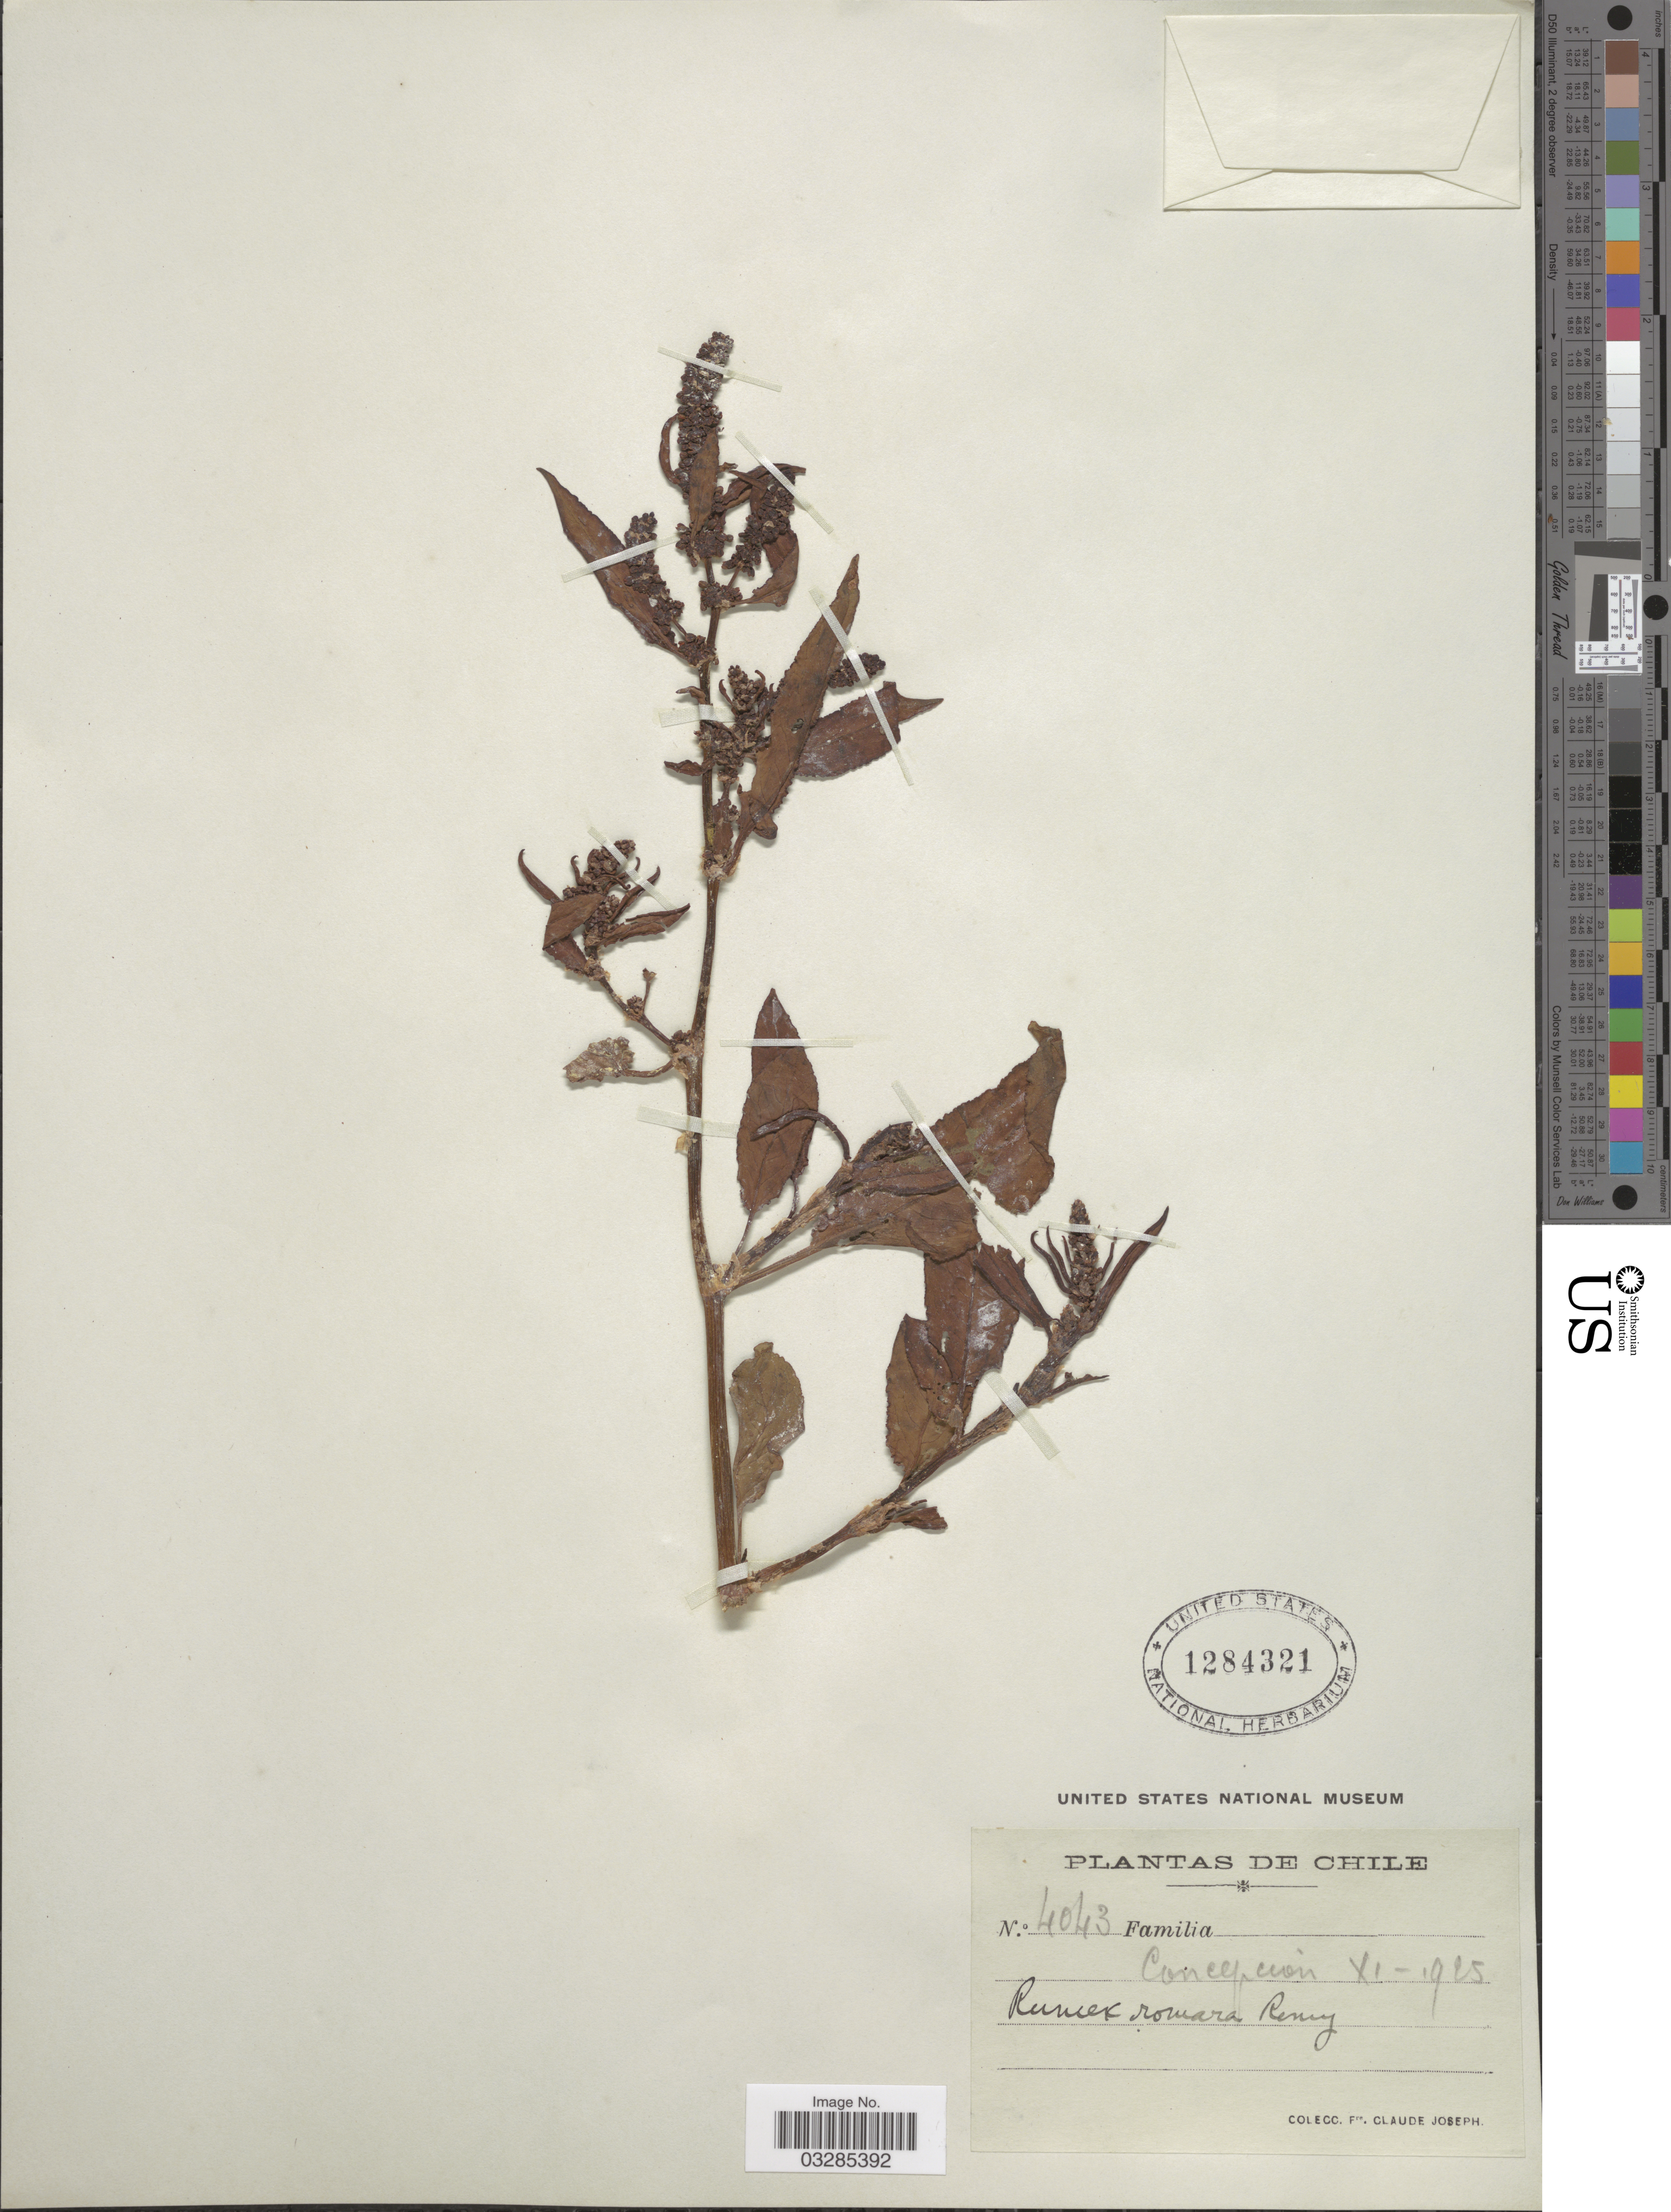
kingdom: Plantae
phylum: Tracheophyta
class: Magnoliopsida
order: Caryophyllales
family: Polygonaceae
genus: Rumex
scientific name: Rumex romassa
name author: J. Rémy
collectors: Bro. Claude-Joseph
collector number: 4043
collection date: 1925-11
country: Chile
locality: Concepcion.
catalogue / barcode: US 1284321